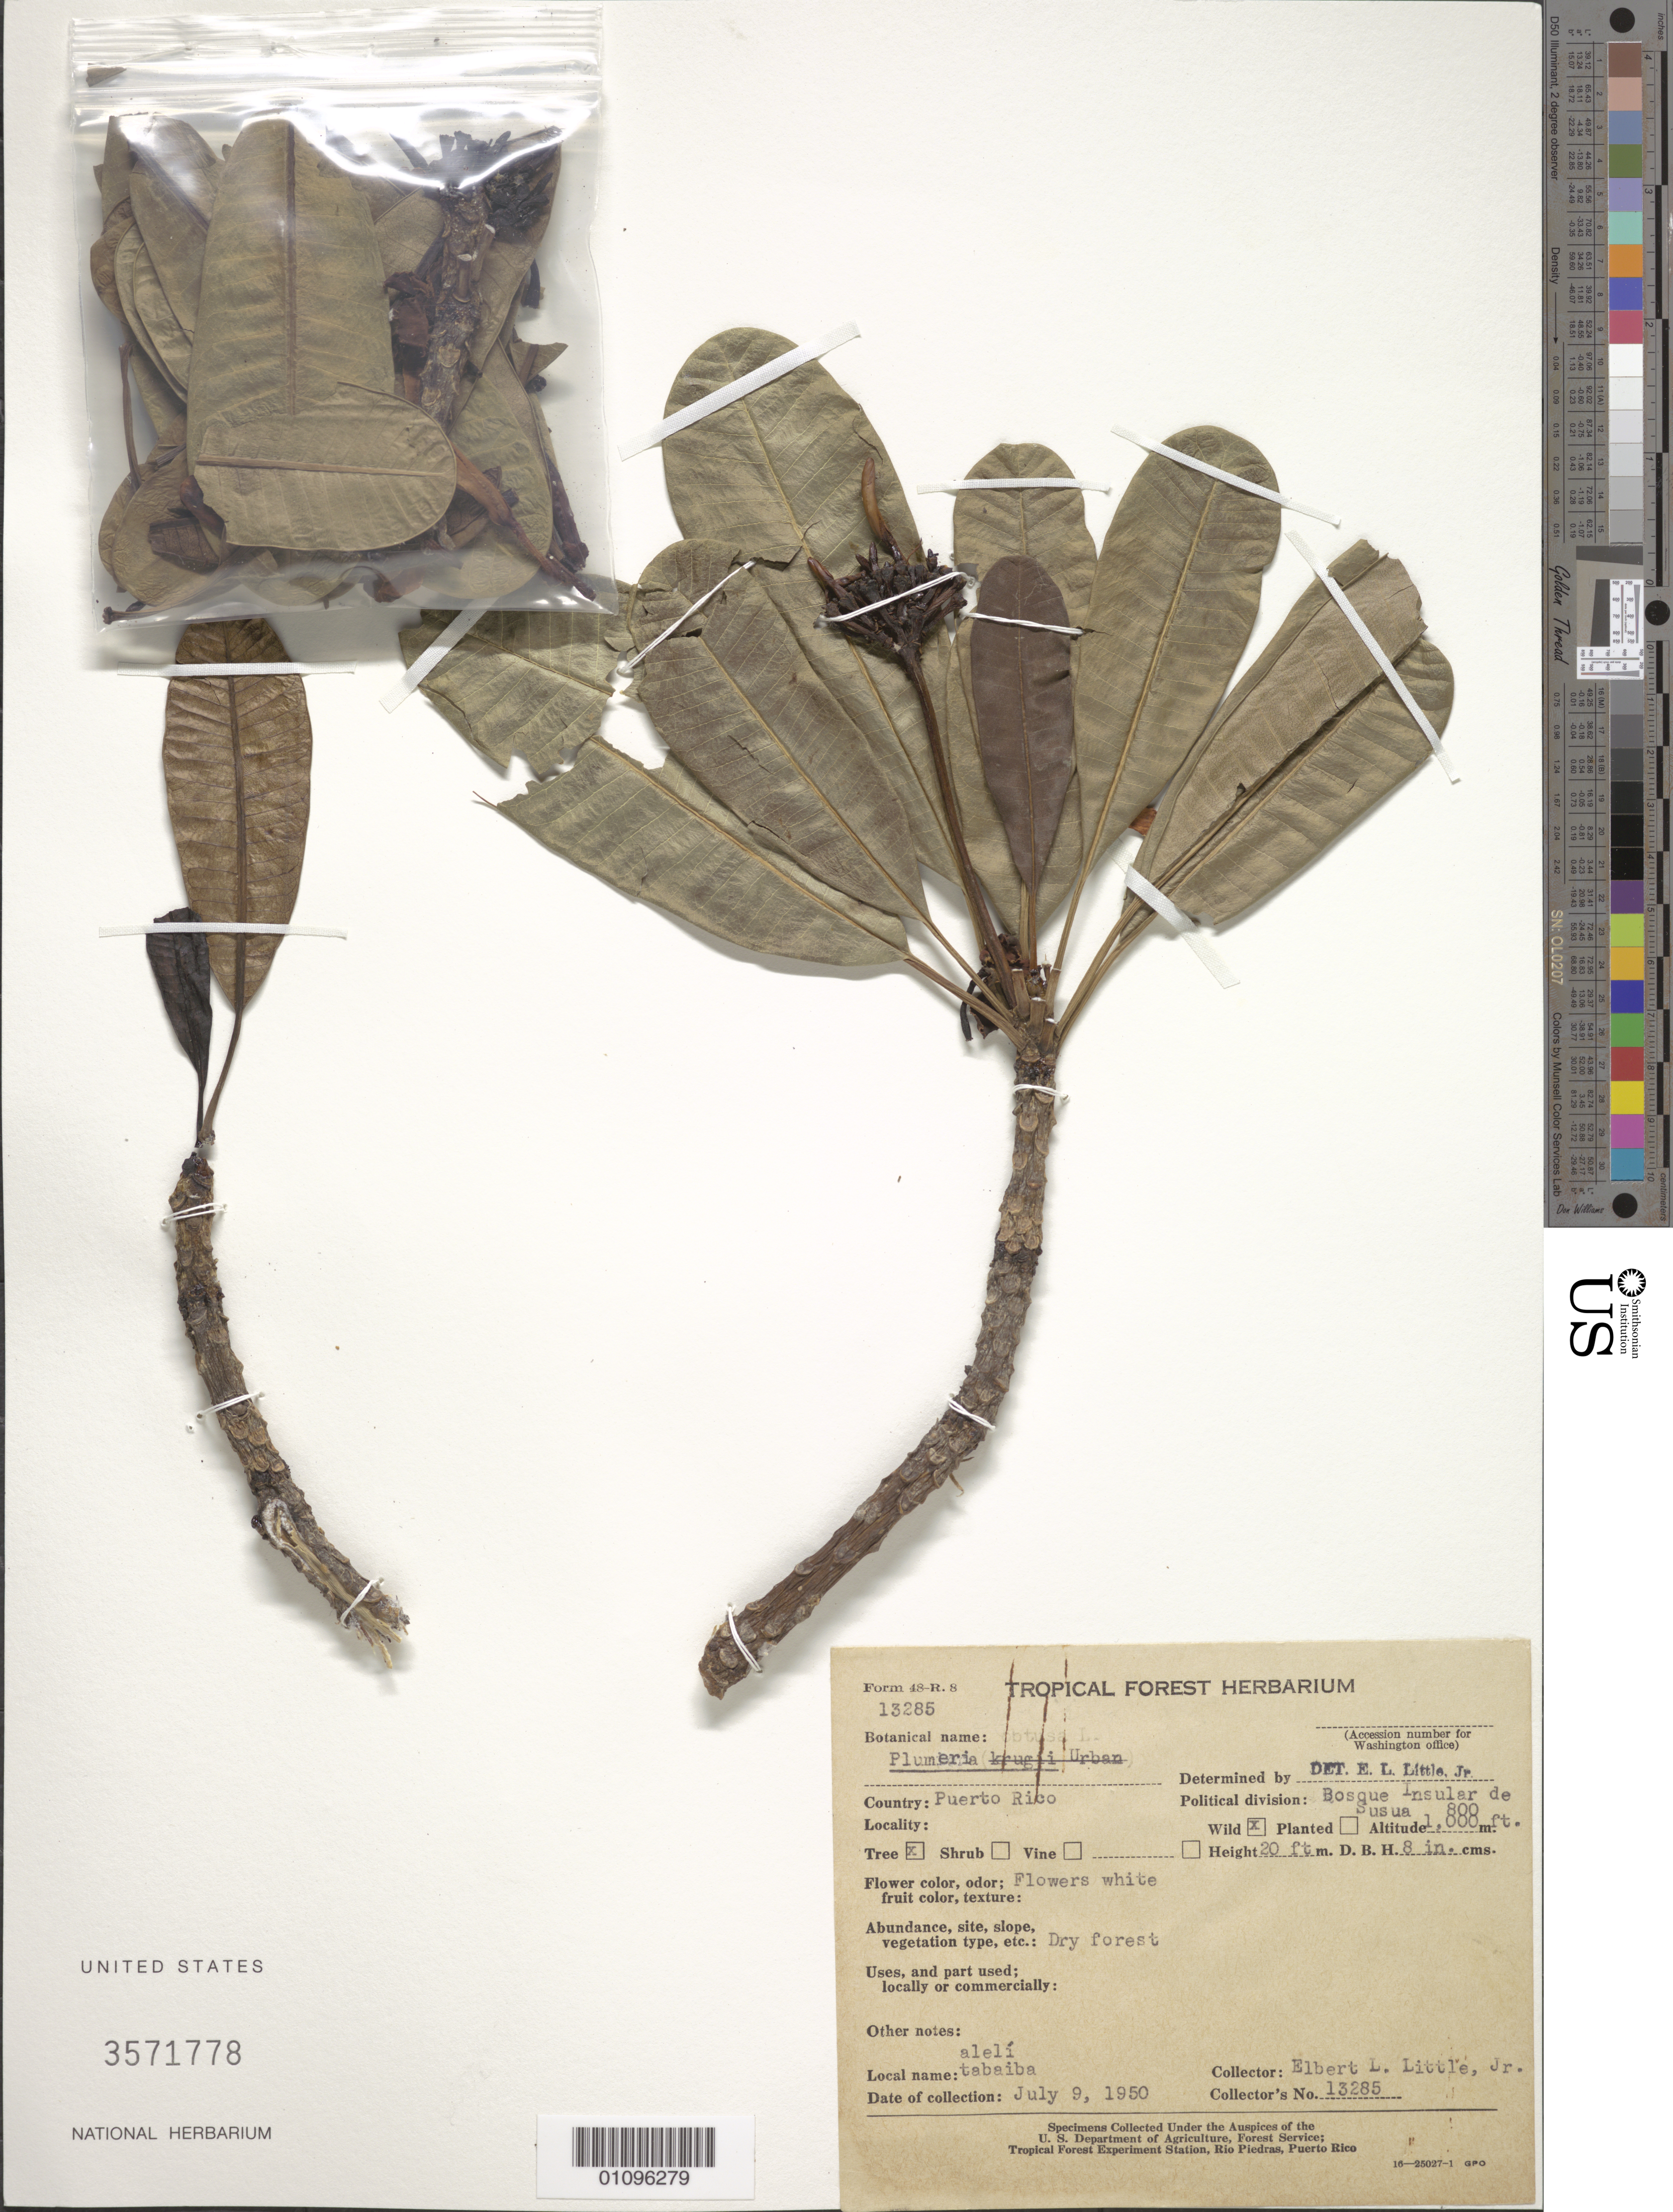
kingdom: Plantae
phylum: Tracheophyta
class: Magnoliopsida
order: Gentianales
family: Apocynaceae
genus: Plumeria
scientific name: Plumeria sp.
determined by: Little, Elbert L., Jr., (FSSR), United States Department of Agriculture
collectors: E. L. Little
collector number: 13285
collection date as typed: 09 Jul 1950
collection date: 1950-07-09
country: Puerto Rico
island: Puerto Rico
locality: Bosque Insular de Susúa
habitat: Dry forest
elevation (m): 244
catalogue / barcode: US 3571778